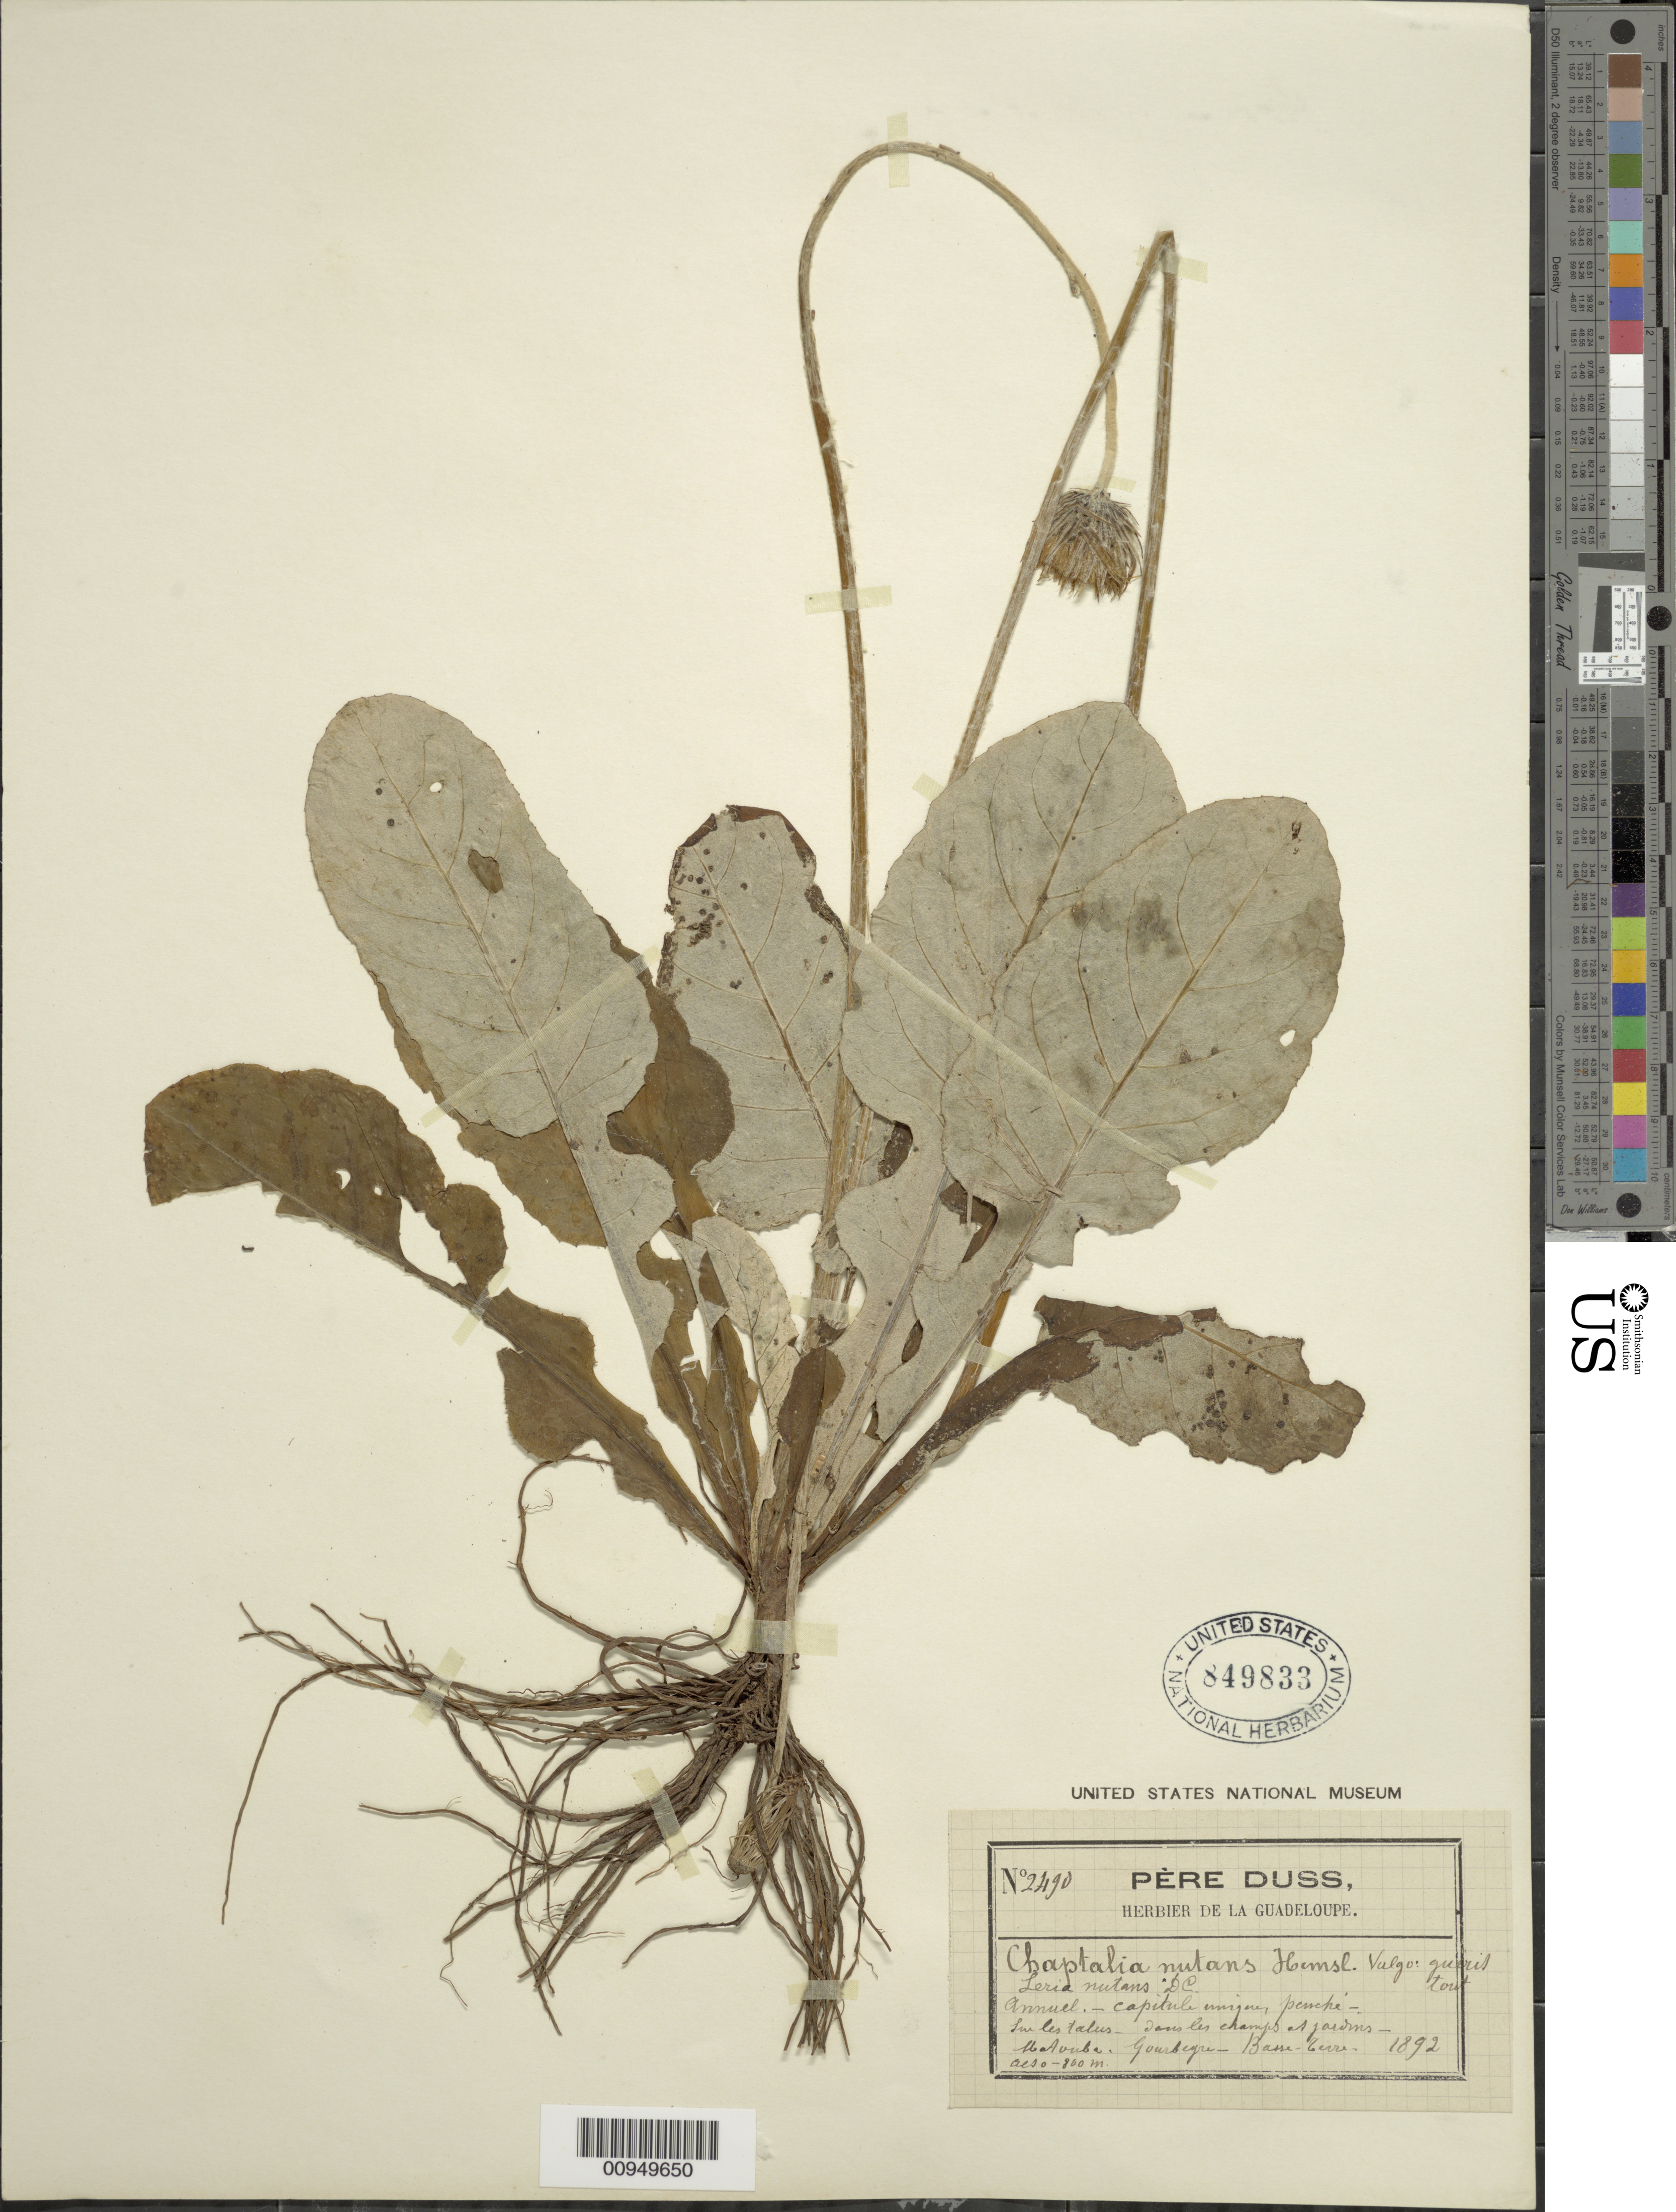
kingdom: Plantae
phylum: Tracheophyta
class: Magnoliopsida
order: Asterales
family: Asteraceae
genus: Chaptalia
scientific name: Chaptalia nutans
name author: (L.) Pol.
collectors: Père Duss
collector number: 2490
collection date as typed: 1892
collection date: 1892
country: Guadeloupe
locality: "Matoube, Gourbegre", Basse Terre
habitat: Dans les champs et jardins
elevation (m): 0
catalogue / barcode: US 849833